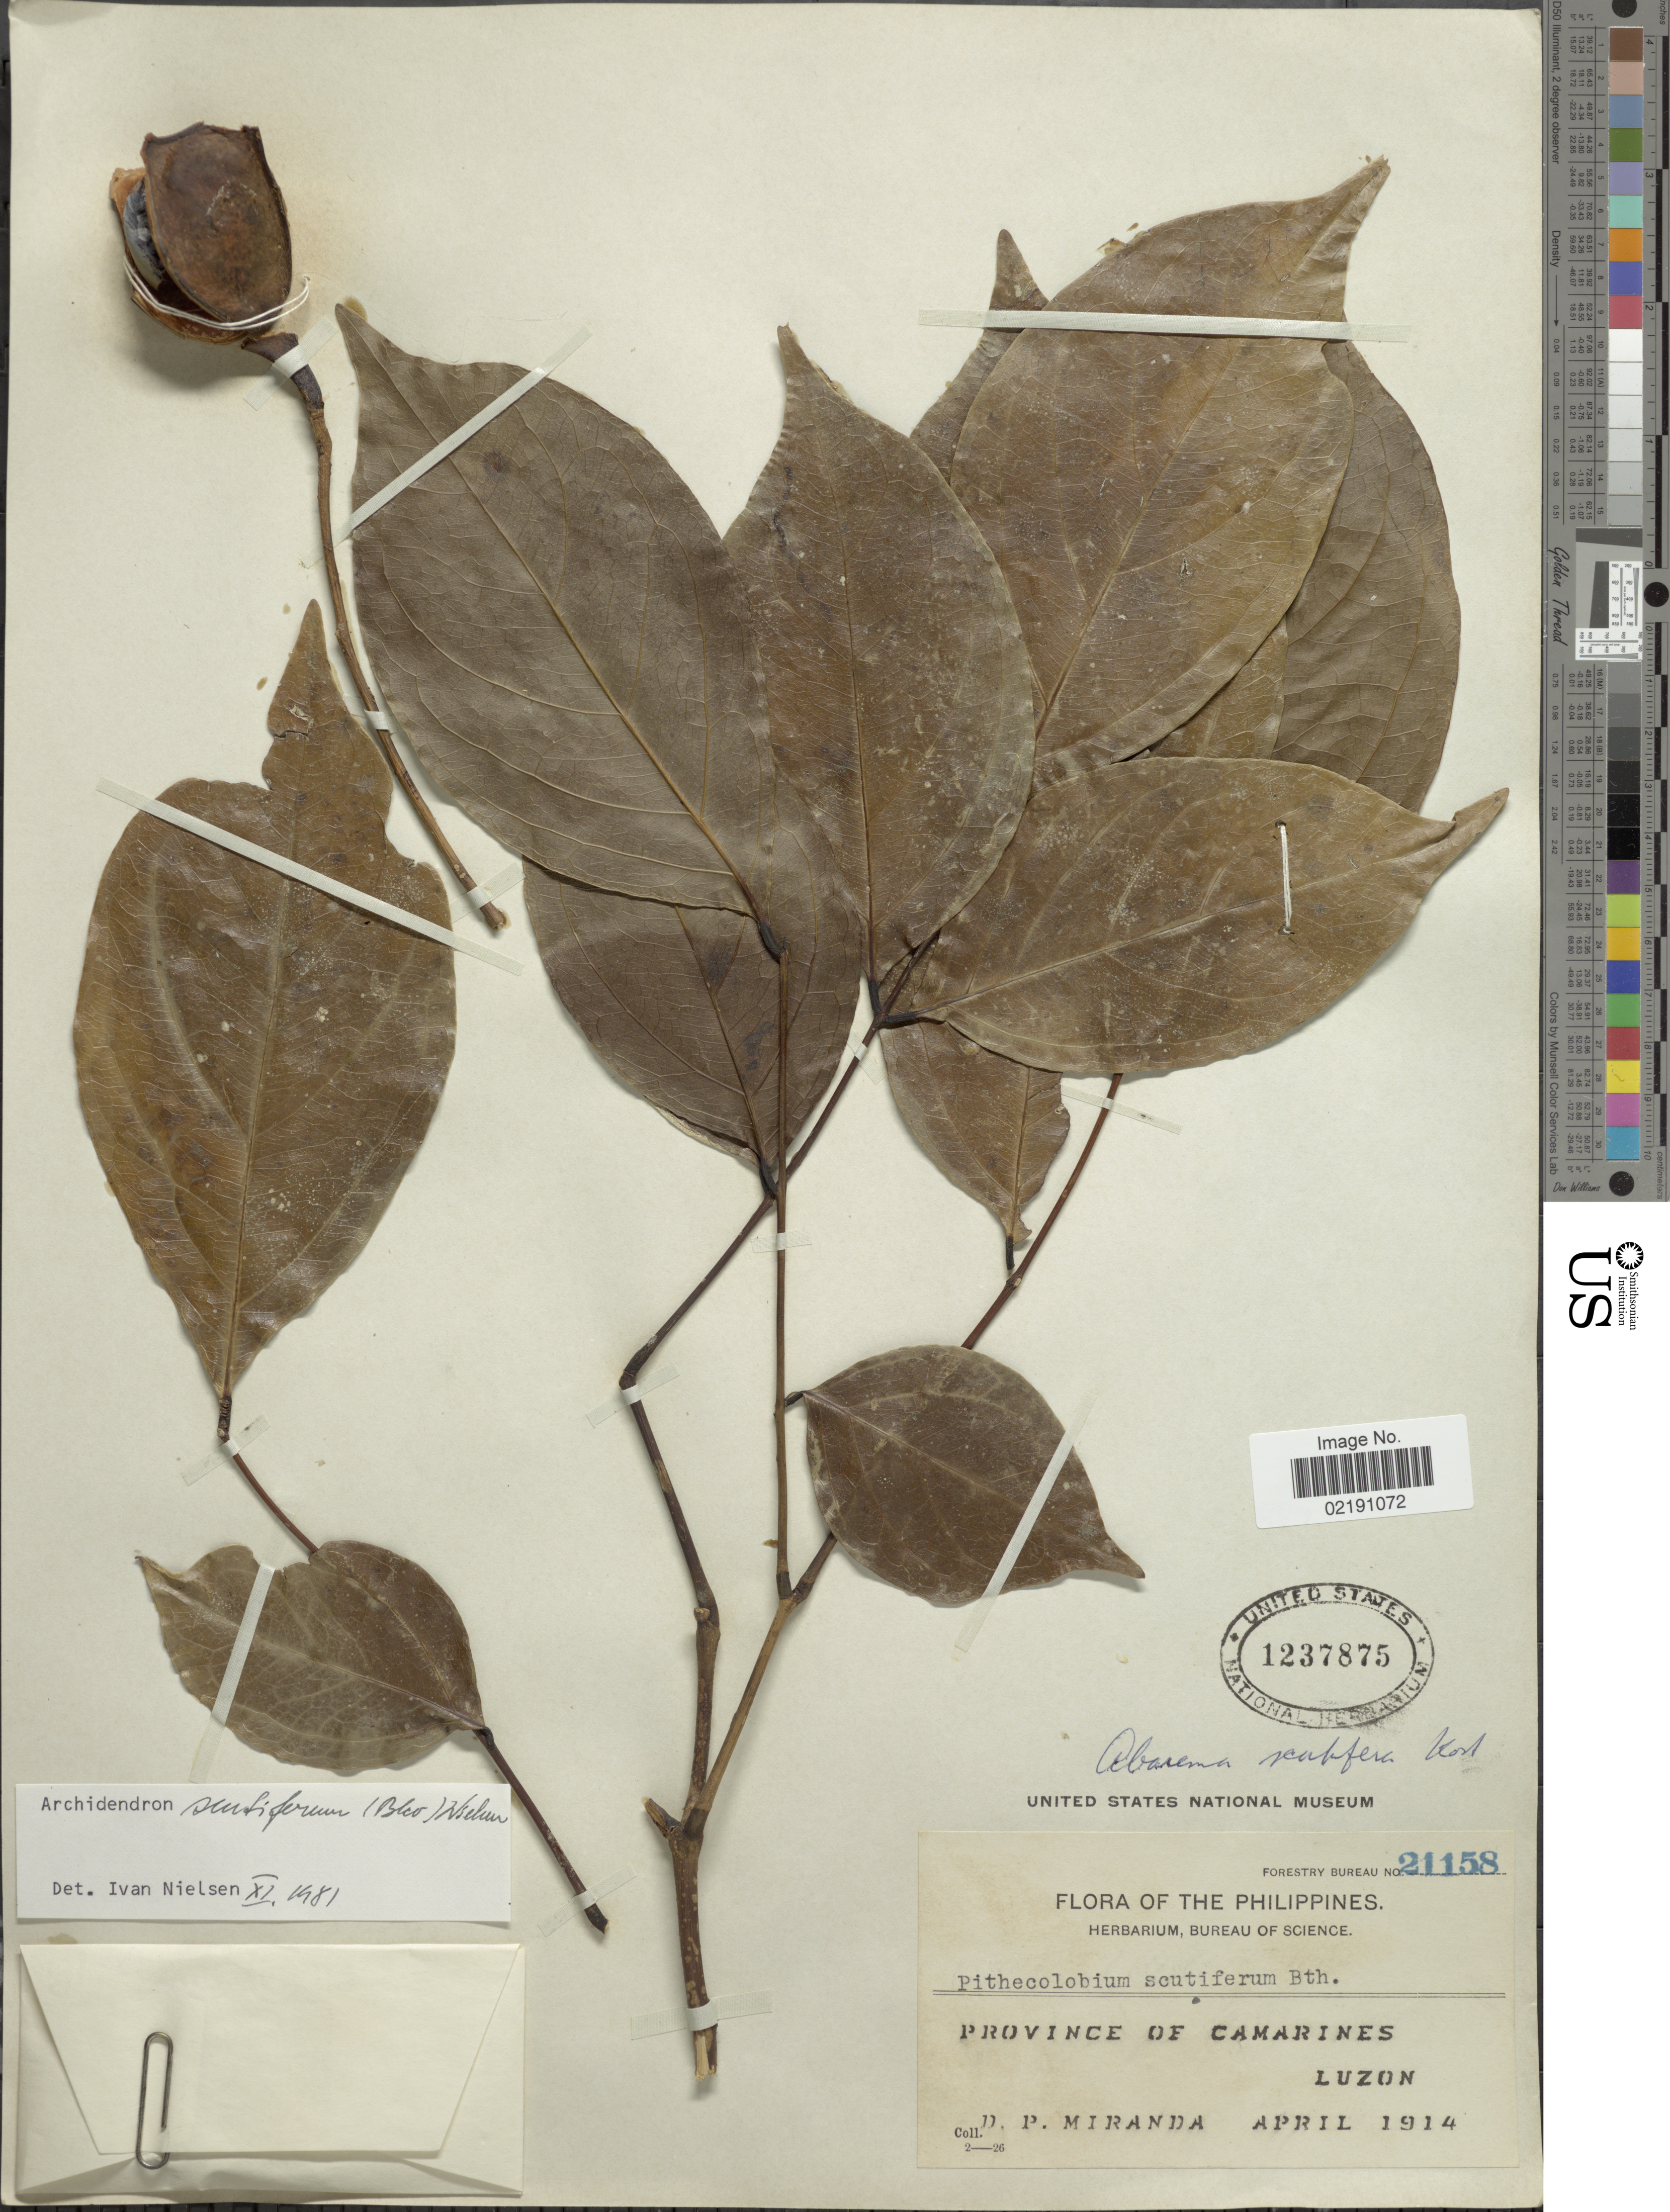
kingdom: Plantae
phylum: Tracheophyta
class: Magnoliopsida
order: Fabales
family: Fabaceae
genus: Archidendron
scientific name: Archidendron scutiferum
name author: (Blanco) I.C. Nielsen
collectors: D. P. Miranda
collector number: Forestry Bureau 21158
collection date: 1914-04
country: Philippines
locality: Province of Camarines. Luzon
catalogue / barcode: US 1237875